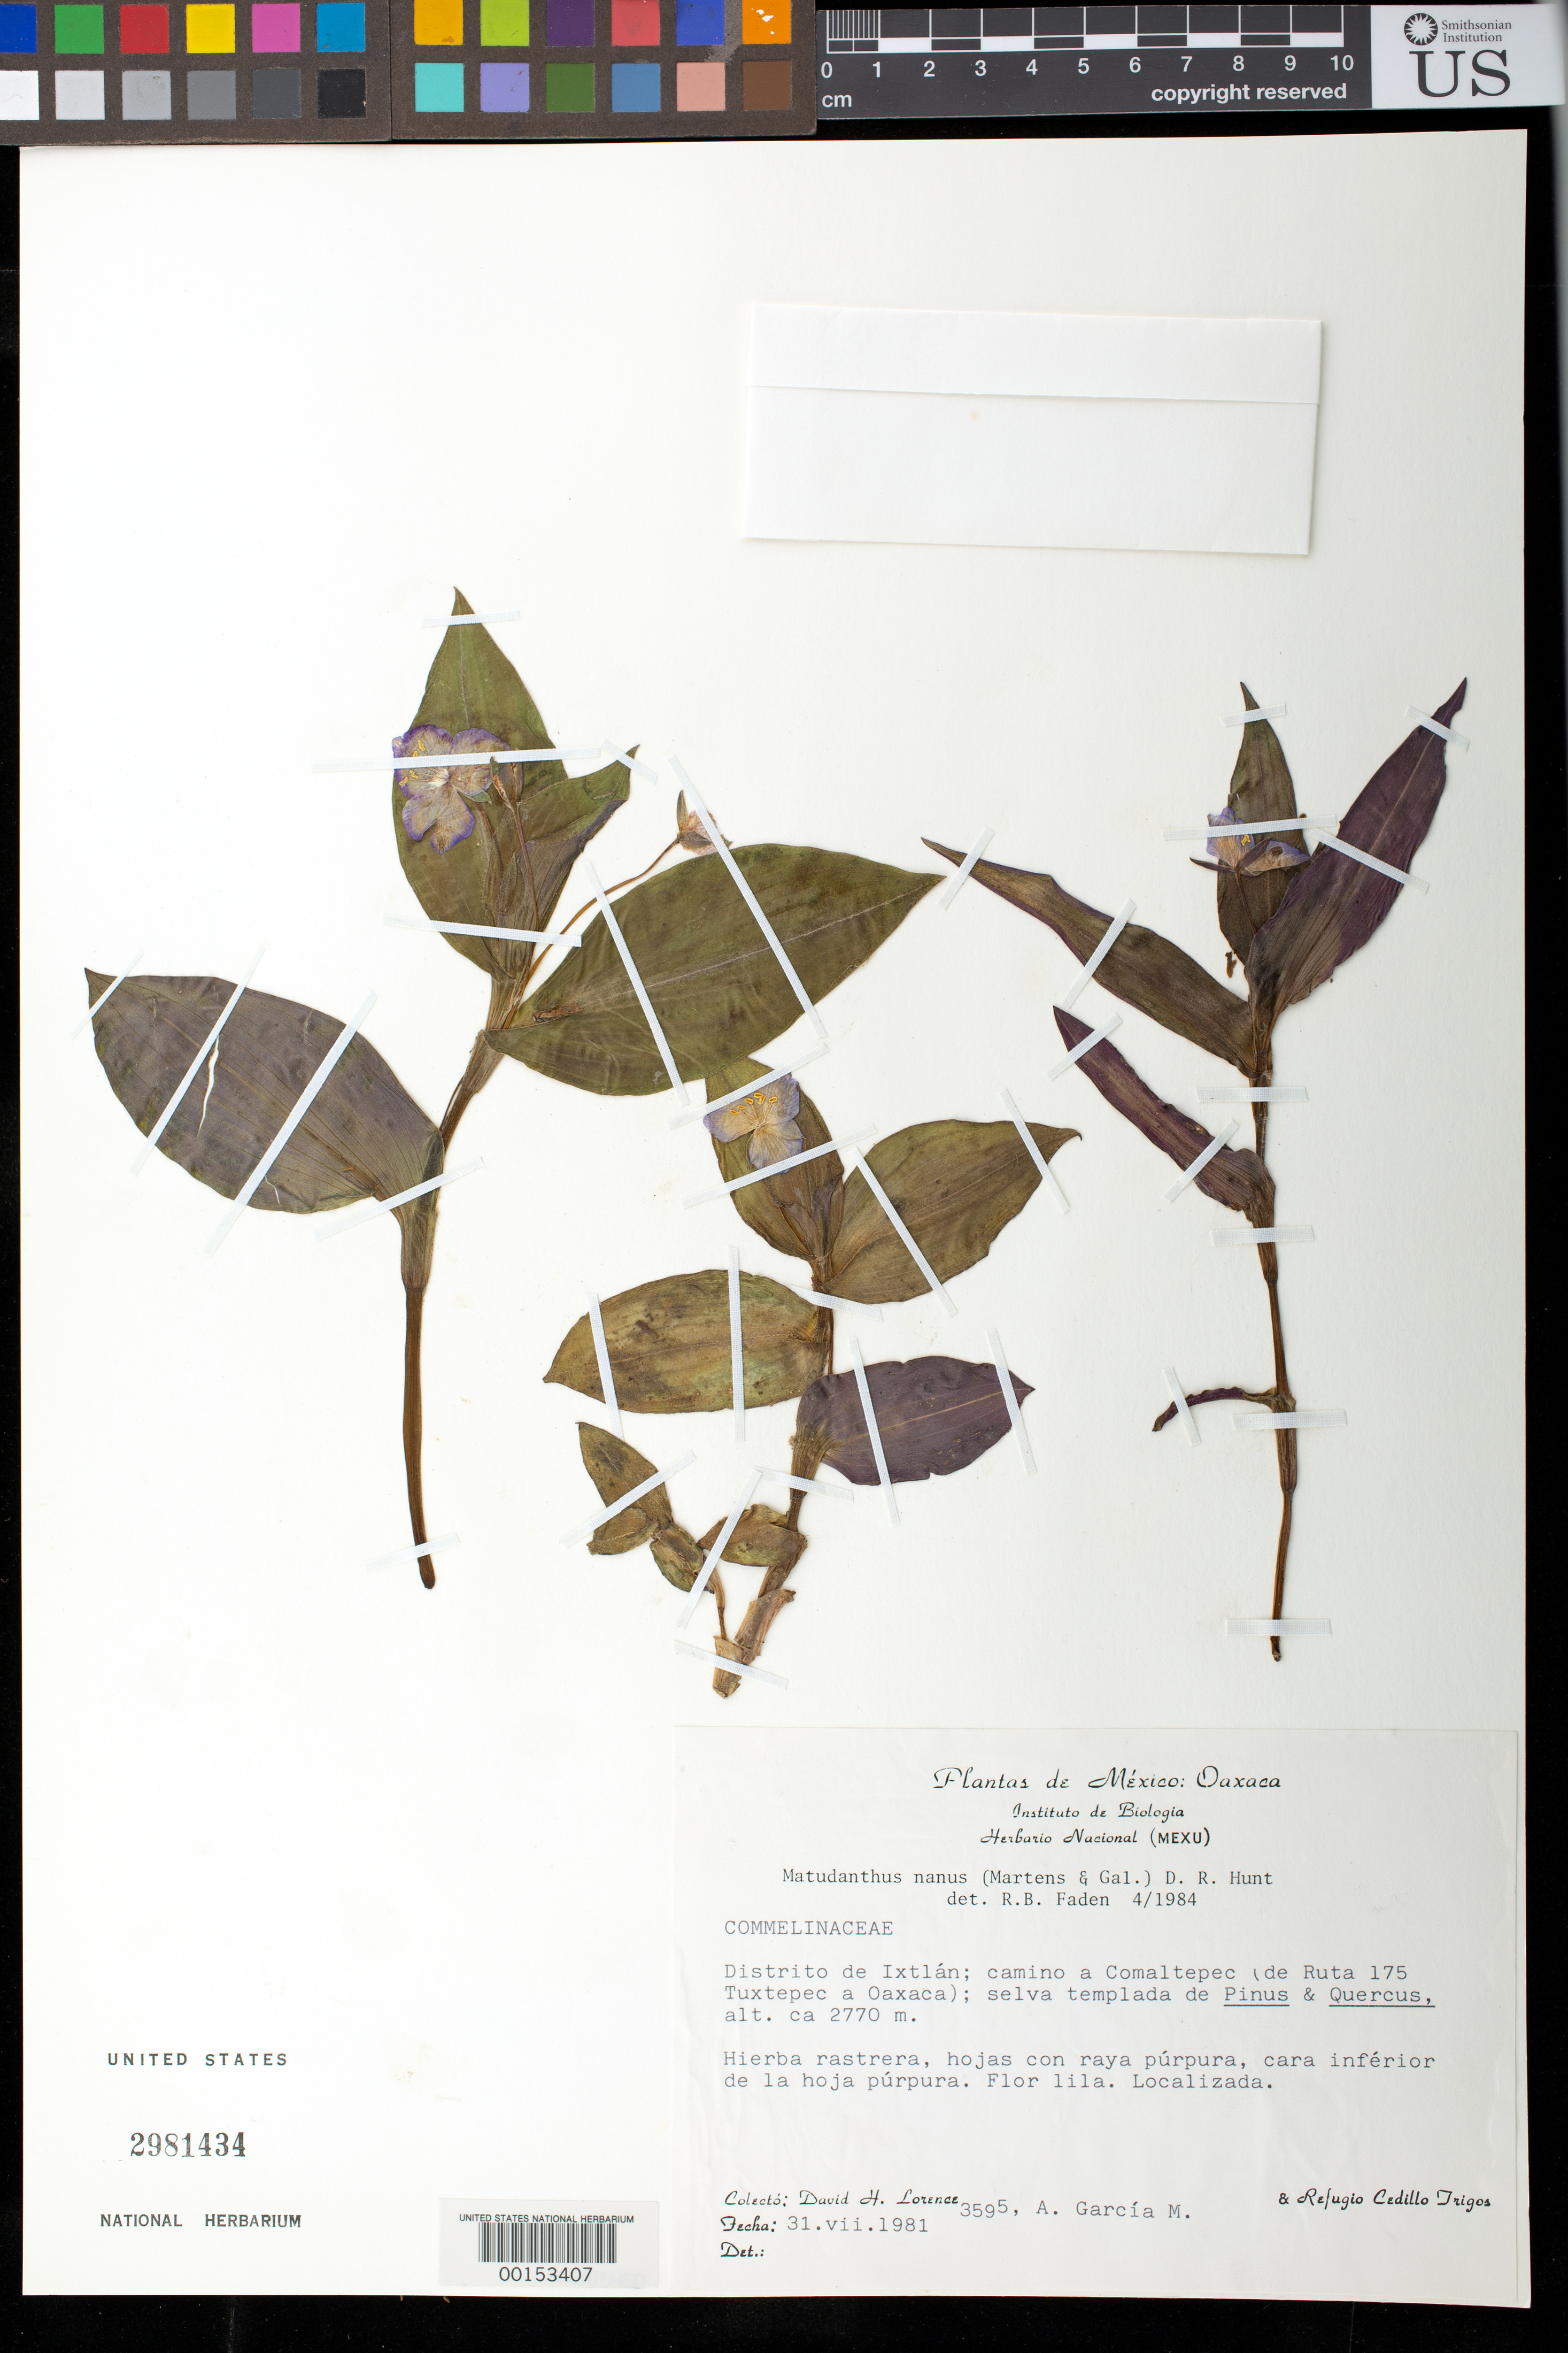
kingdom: Plantae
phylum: Tracheophyta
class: Liliopsida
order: Commelinales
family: Commelinaceae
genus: Matudanthus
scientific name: Matudanthus nanus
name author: D.R. Hunt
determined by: Faden, Robert B., (US), Smithsonian Institution - National Museum of Natural History (UNITED STATES)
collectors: D. Lorence & A. Garcia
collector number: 3595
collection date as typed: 31 Jul 1981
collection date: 1981-07-31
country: Mexico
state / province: Oaxaca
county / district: Ixtlán De Juarez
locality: Road to comaltepec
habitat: Pine-oak forest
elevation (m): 2770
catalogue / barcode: US 2981434